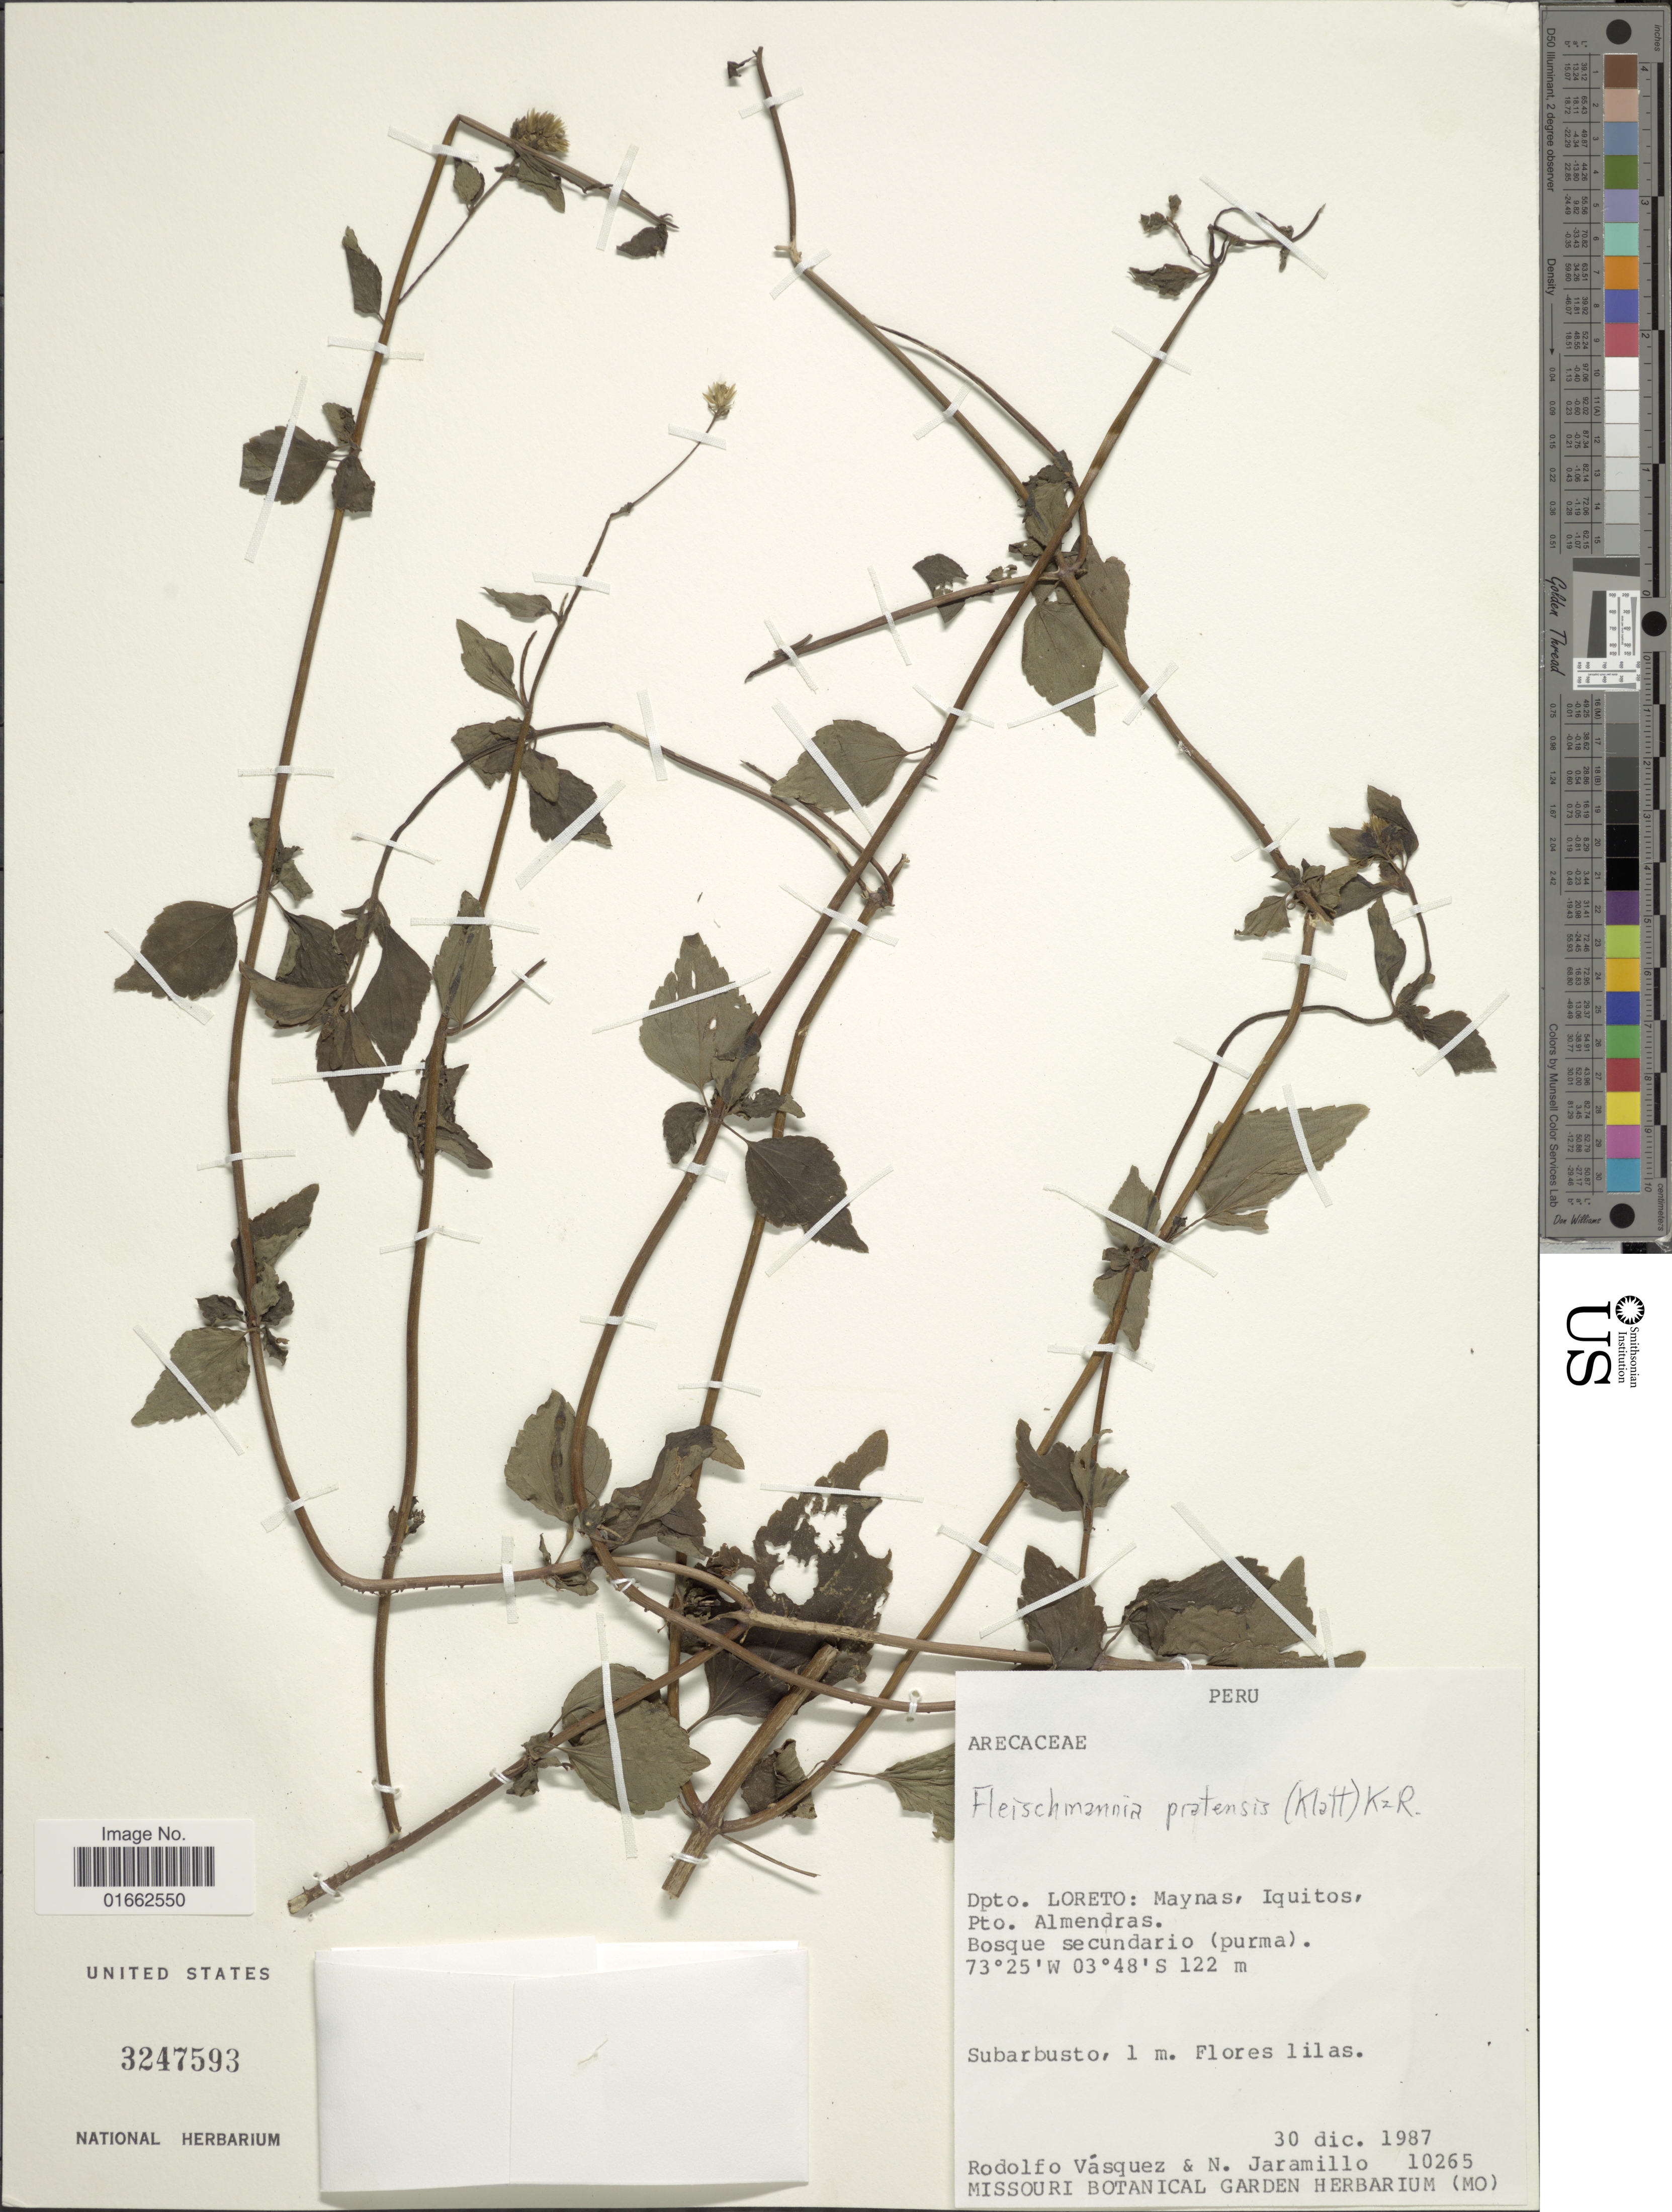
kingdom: Plantae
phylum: Tracheophyta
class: Magnoliopsida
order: Asterales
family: Asteraceae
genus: Fleischmannia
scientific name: Fleischmannia pratensis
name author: (Klatt) R.M. King & H. Rob.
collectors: R. Vásquez & N. Jaramillo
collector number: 10265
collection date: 1987-12-30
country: Peru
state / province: Loreto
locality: Dpto. Loreto: maynas, Iquitos, Pto. Almendras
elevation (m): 122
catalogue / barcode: US 3247593